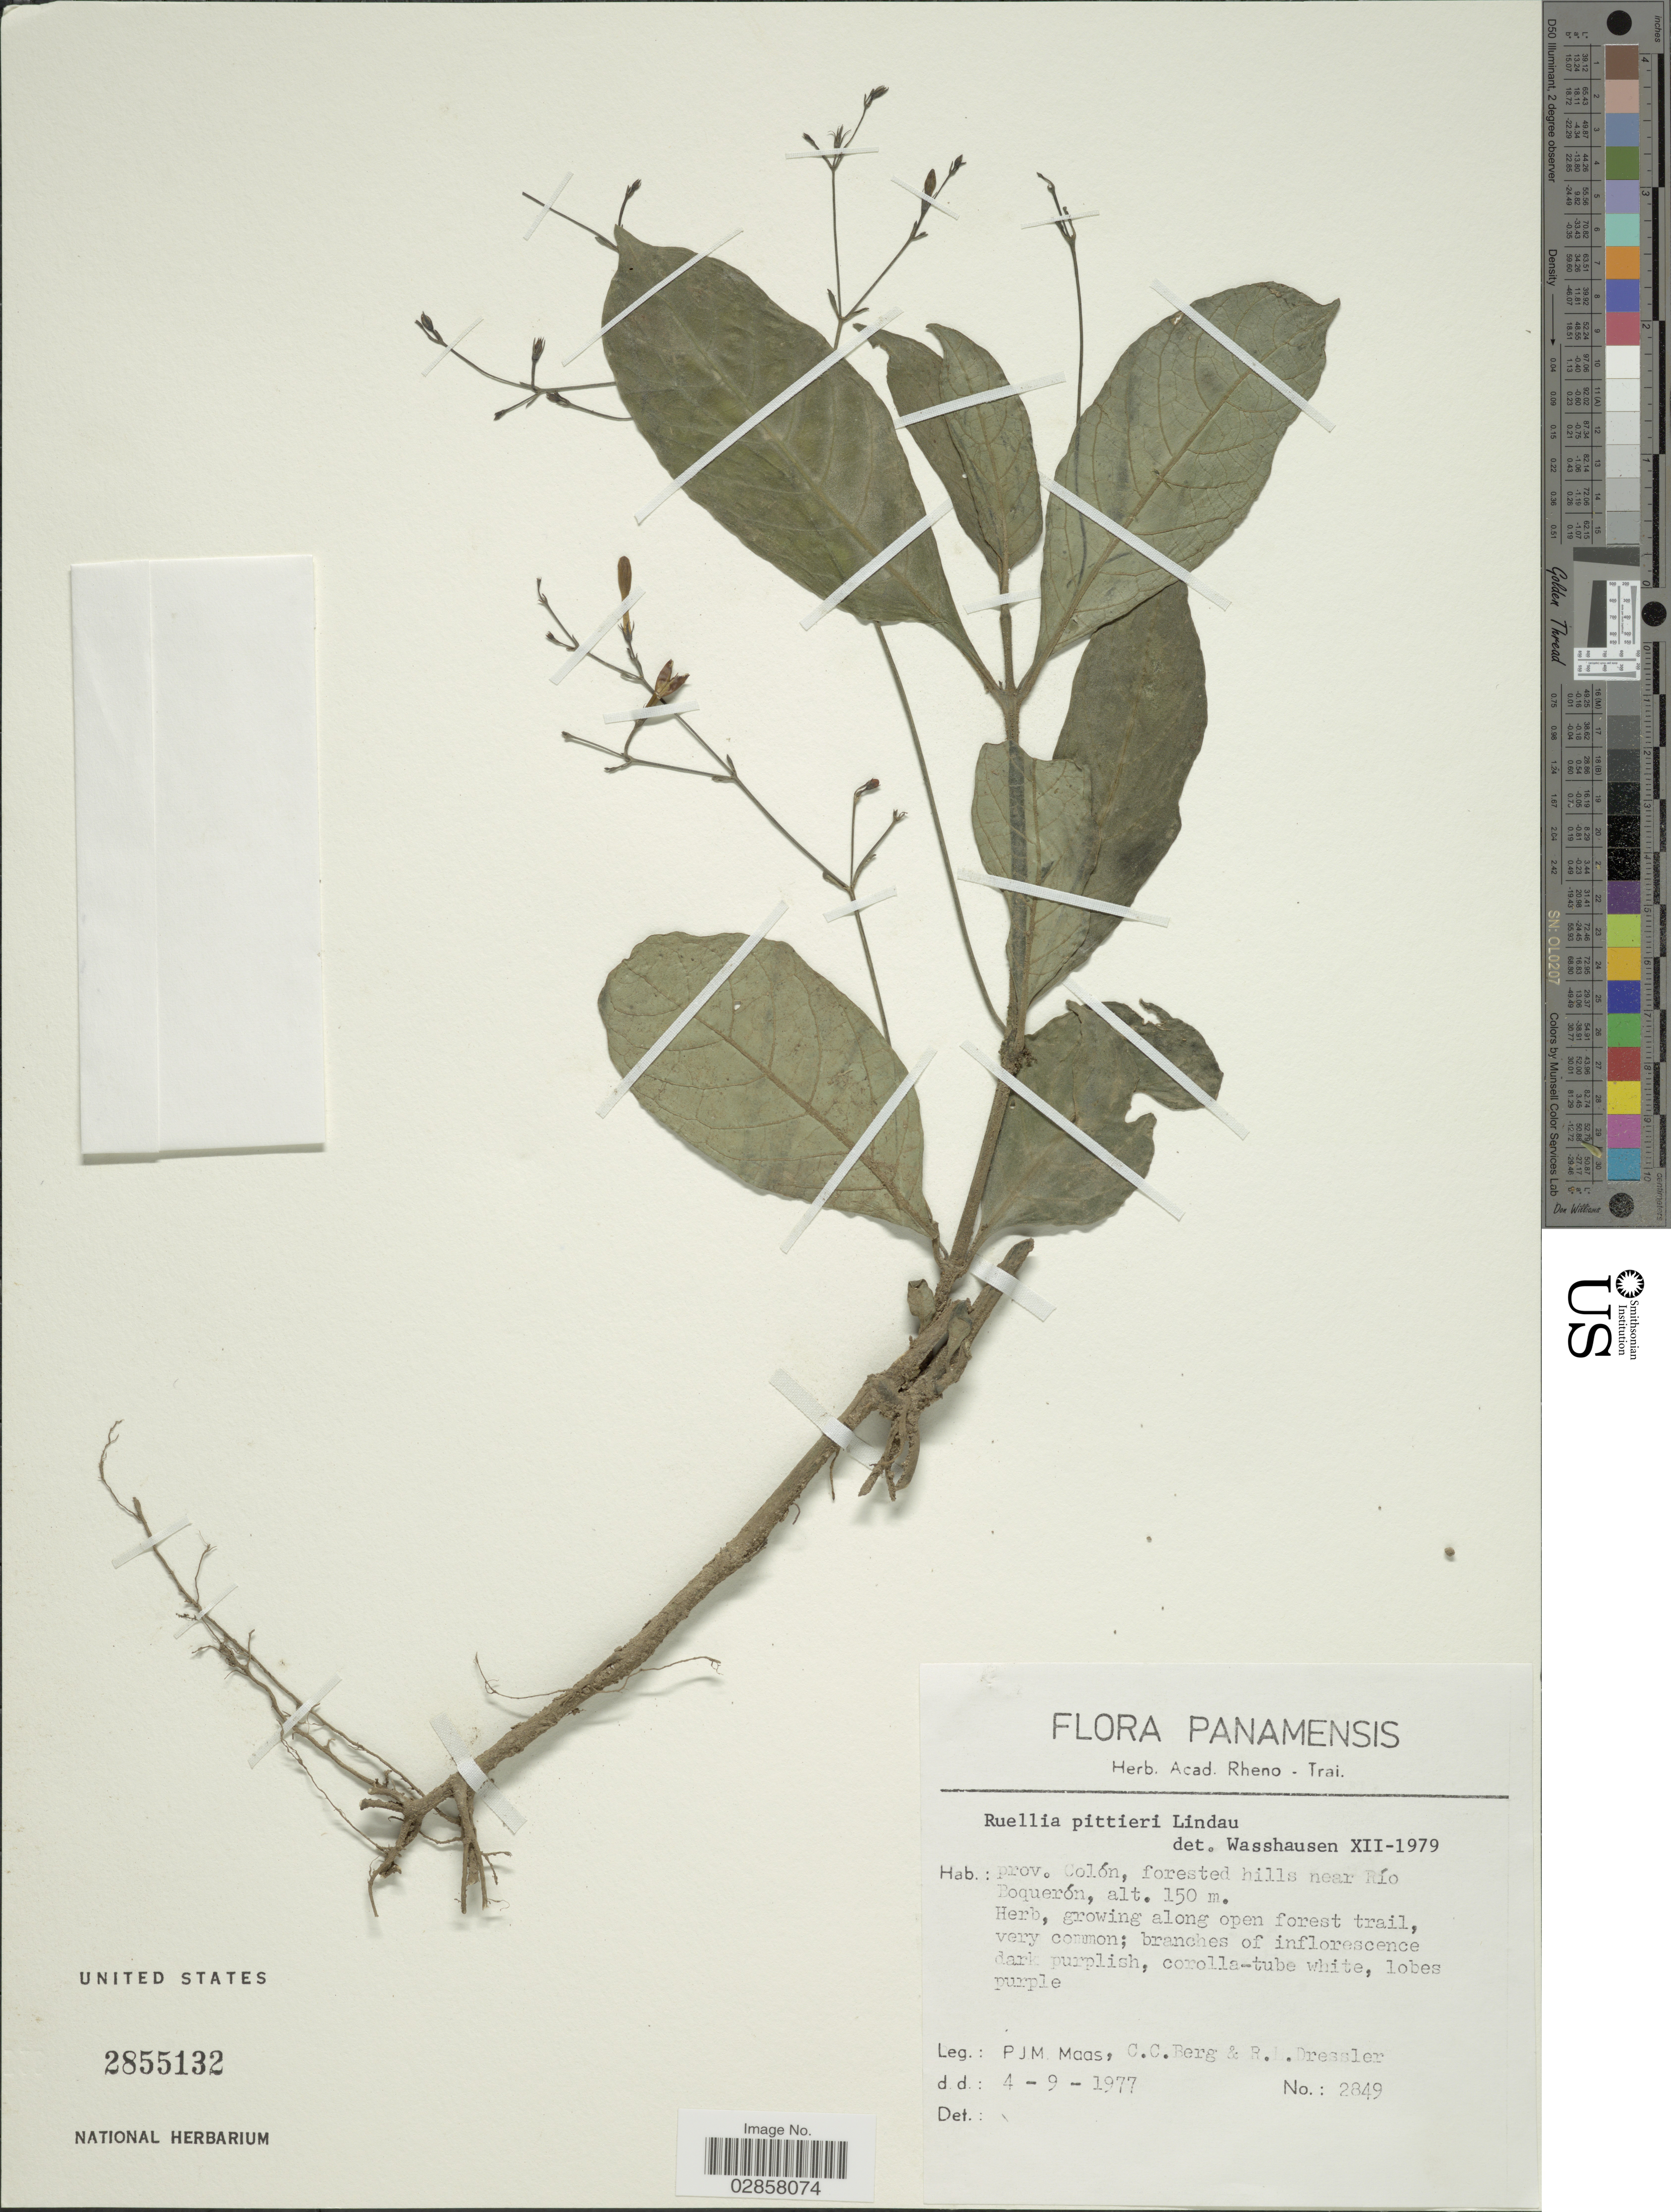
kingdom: Plantae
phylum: Tracheophyta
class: Magnoliopsida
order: Lamiales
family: Acanthaceae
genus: Ruellia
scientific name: Ruellia pittieri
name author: Lindau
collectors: P. Maas, C. C. Berg & R. Dressler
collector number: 2849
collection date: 1977-09-04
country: Panama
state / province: Colón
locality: Prov. Colón, forested hills near Río Boquerón.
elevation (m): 150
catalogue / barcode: US 2855132